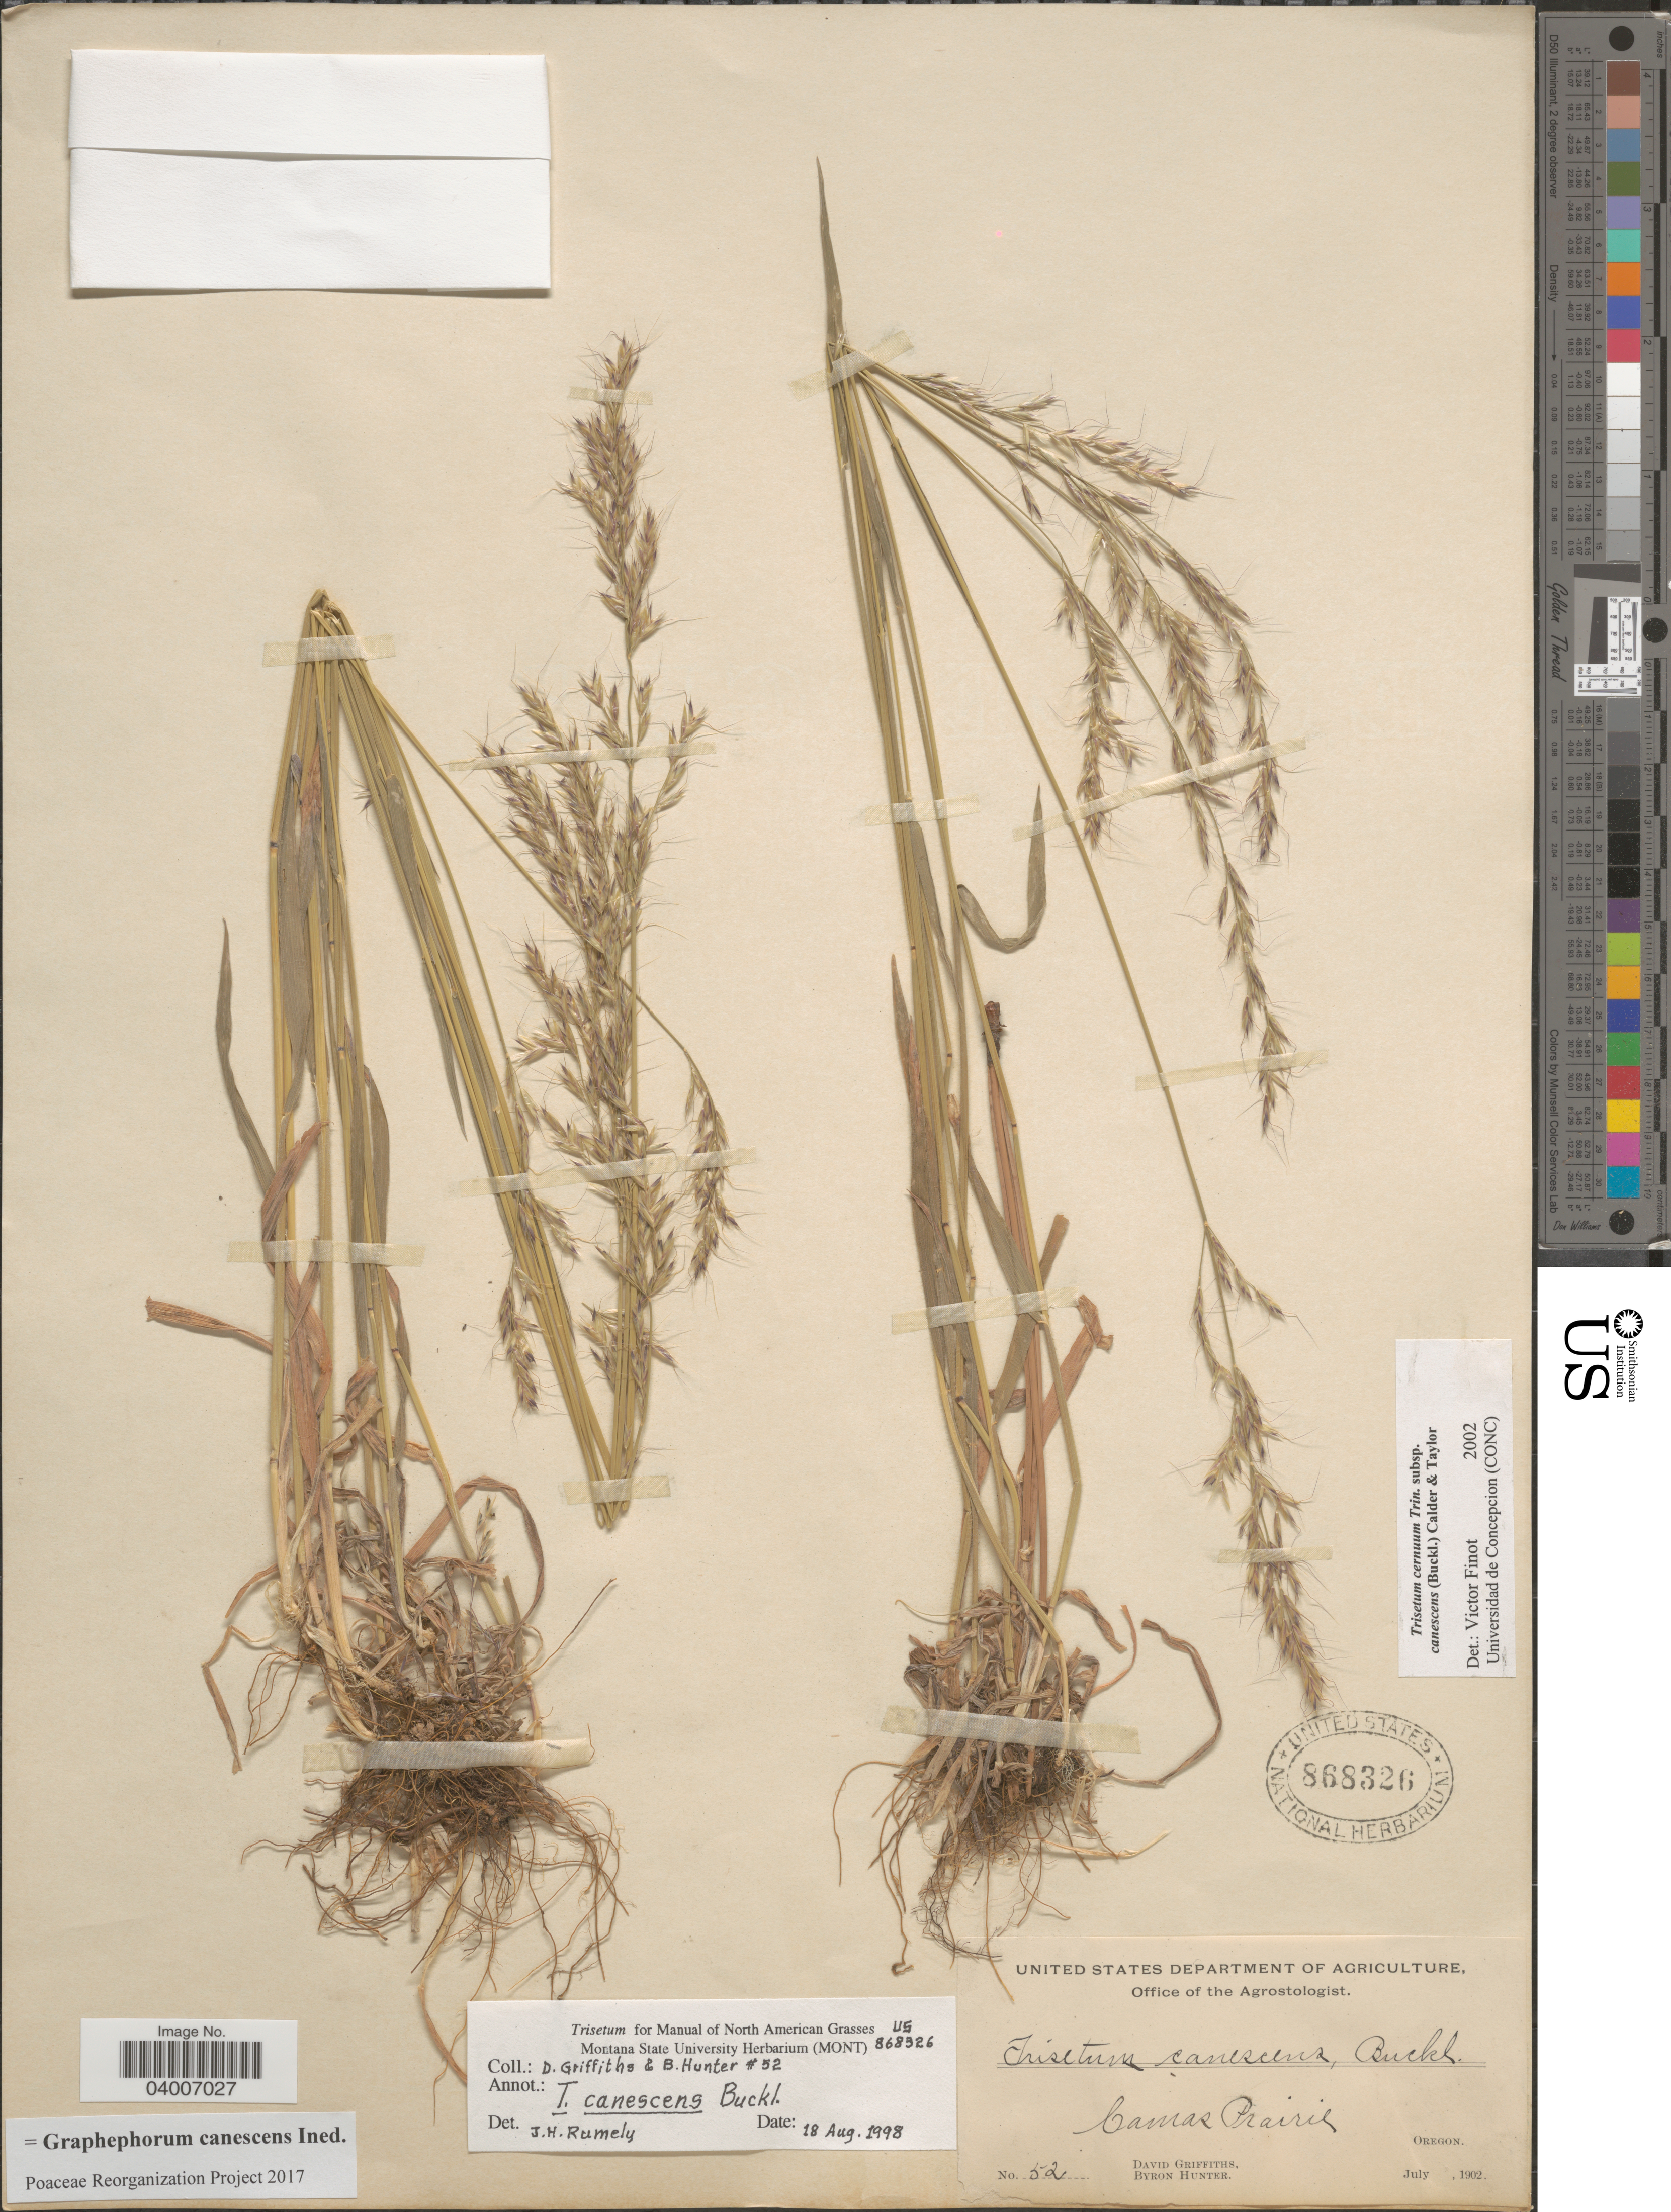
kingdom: Plantae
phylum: Tracheophyta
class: Liliopsida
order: Poales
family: Poaceae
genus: Graphephorum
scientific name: Graphephorum canescens ined.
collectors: D. Griffiths & B. Hunter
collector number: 52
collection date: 1902-07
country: United States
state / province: Oregon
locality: Camas Prairie.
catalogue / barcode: US 868326